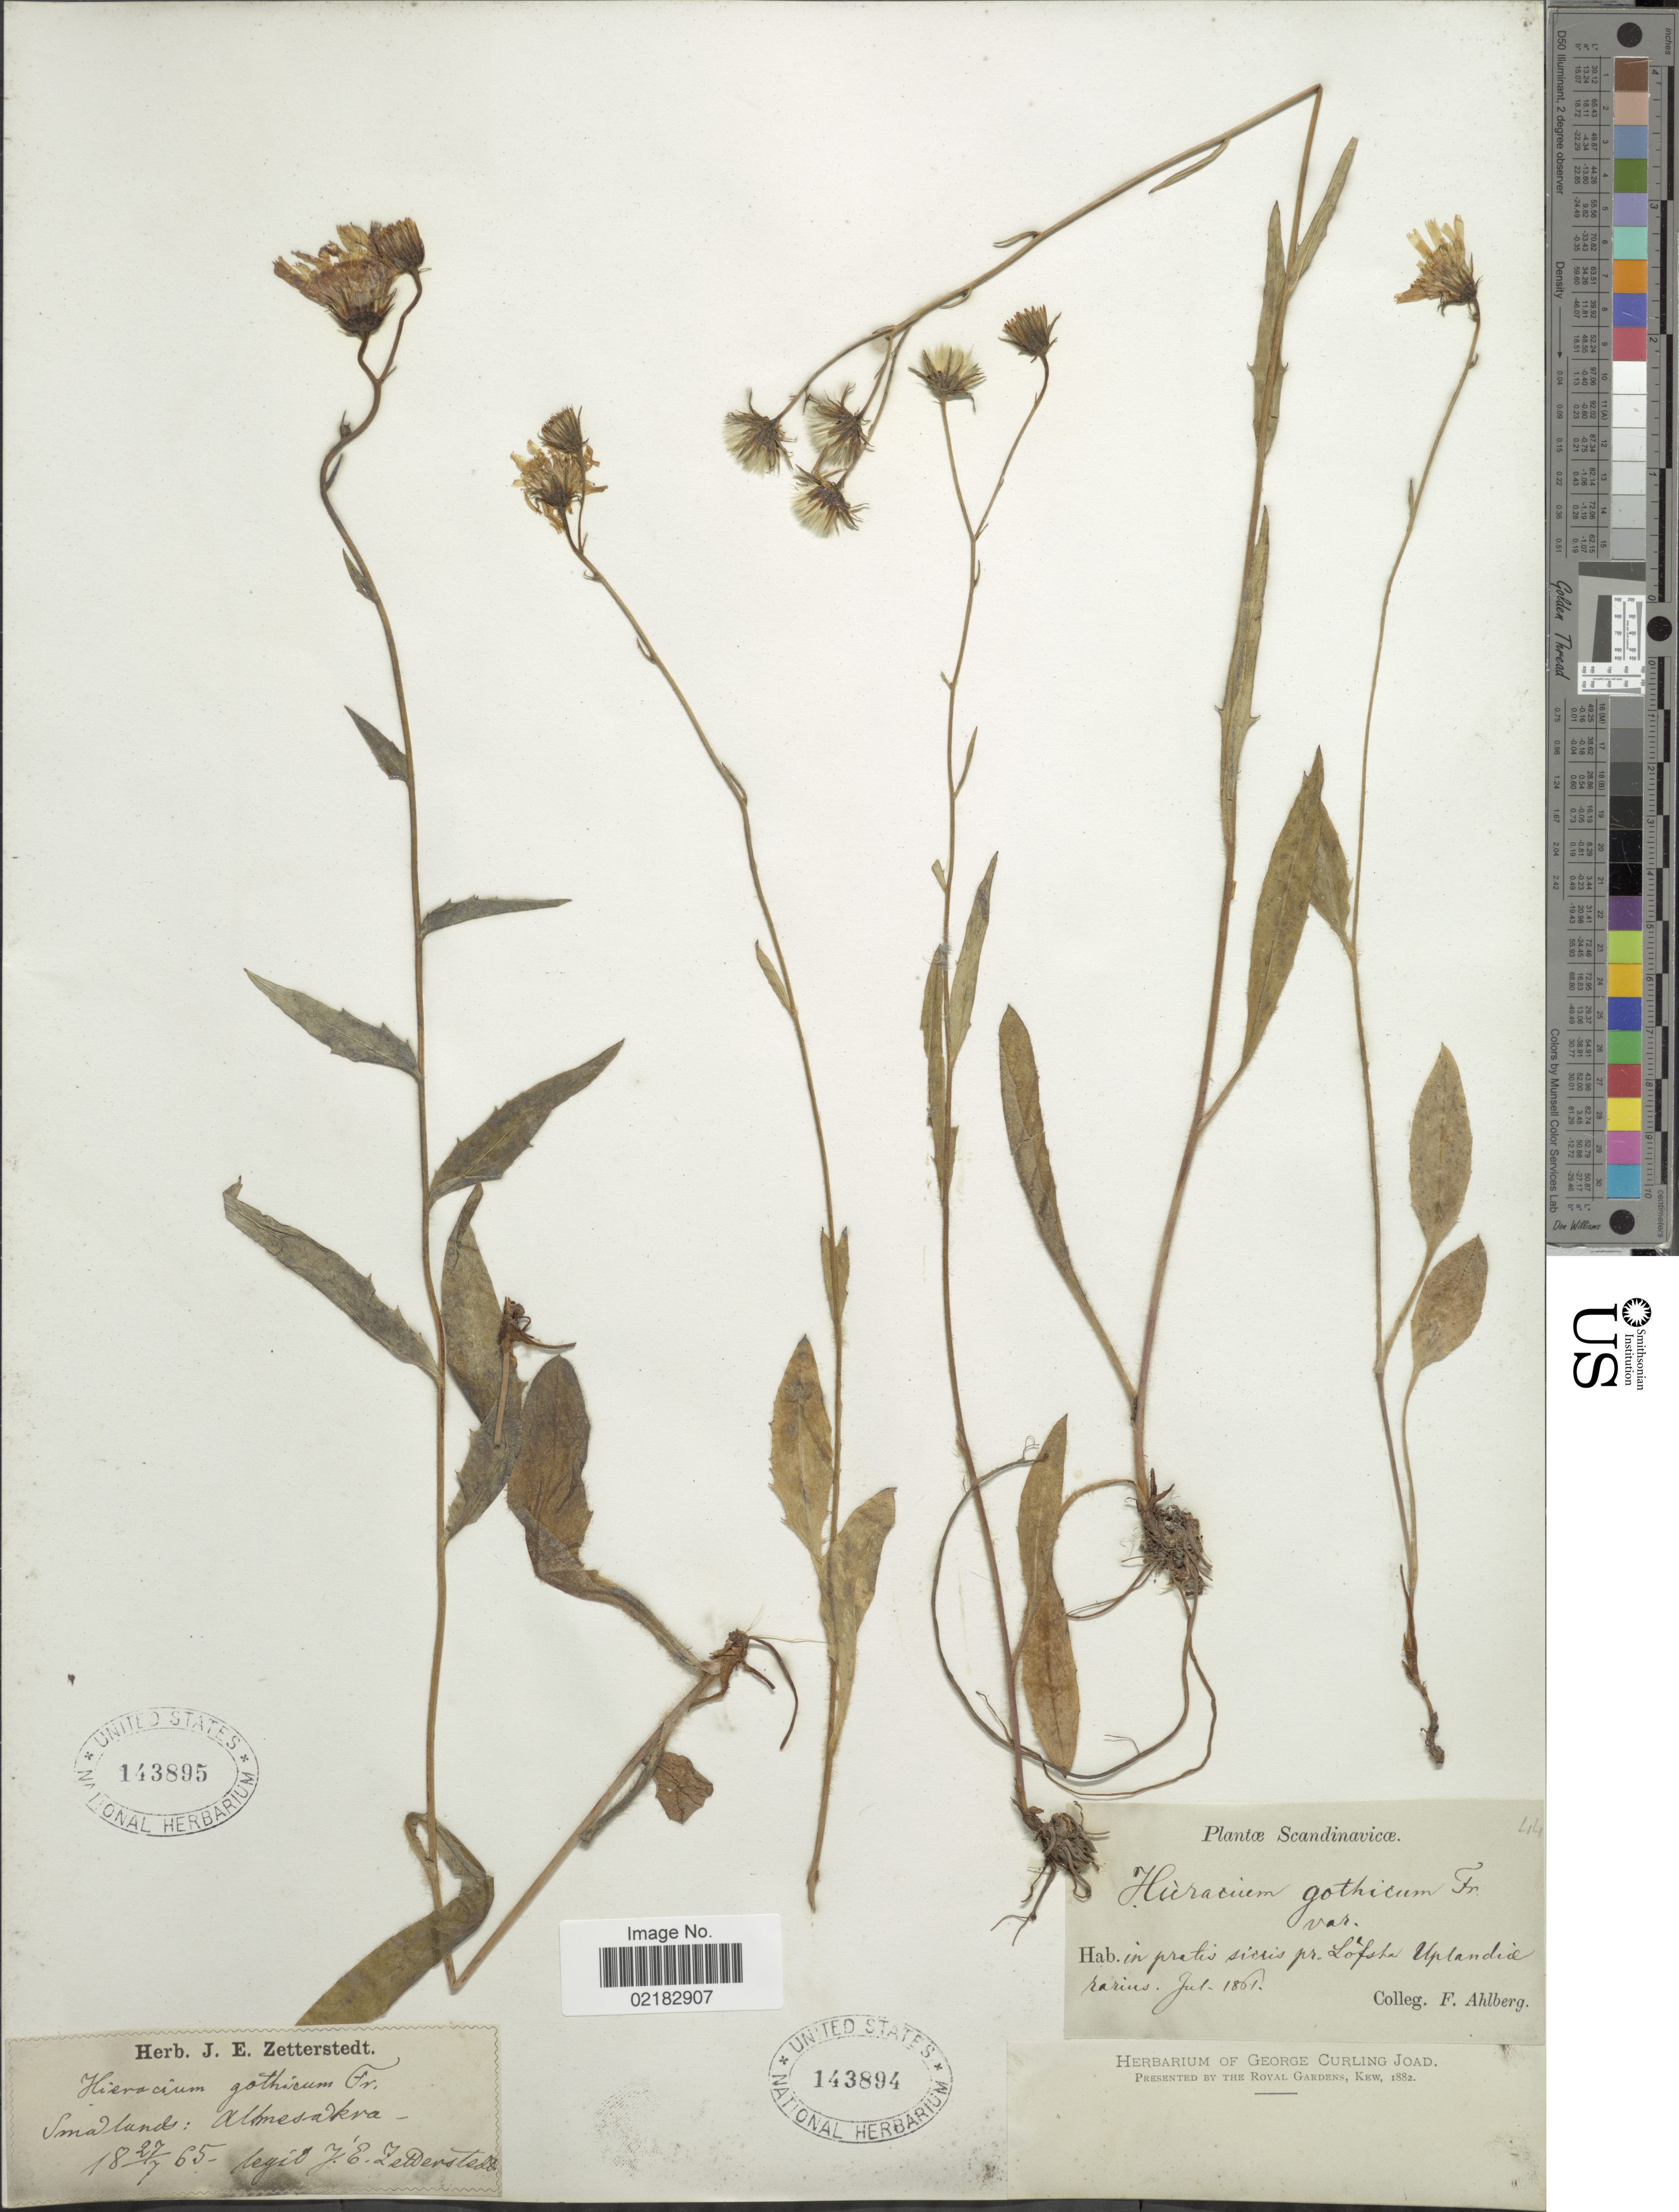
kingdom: Plantae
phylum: Tracheophyta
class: Magnoliopsida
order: Asterales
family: Asteraceae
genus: Hieracium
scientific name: Hieracium laevigatum subsp. gothicum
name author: (Fr.) Čelak.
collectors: J.E. Zetterstedt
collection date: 1865-07-27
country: Sweden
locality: Smaland: Almesakra.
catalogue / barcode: US 143895-2